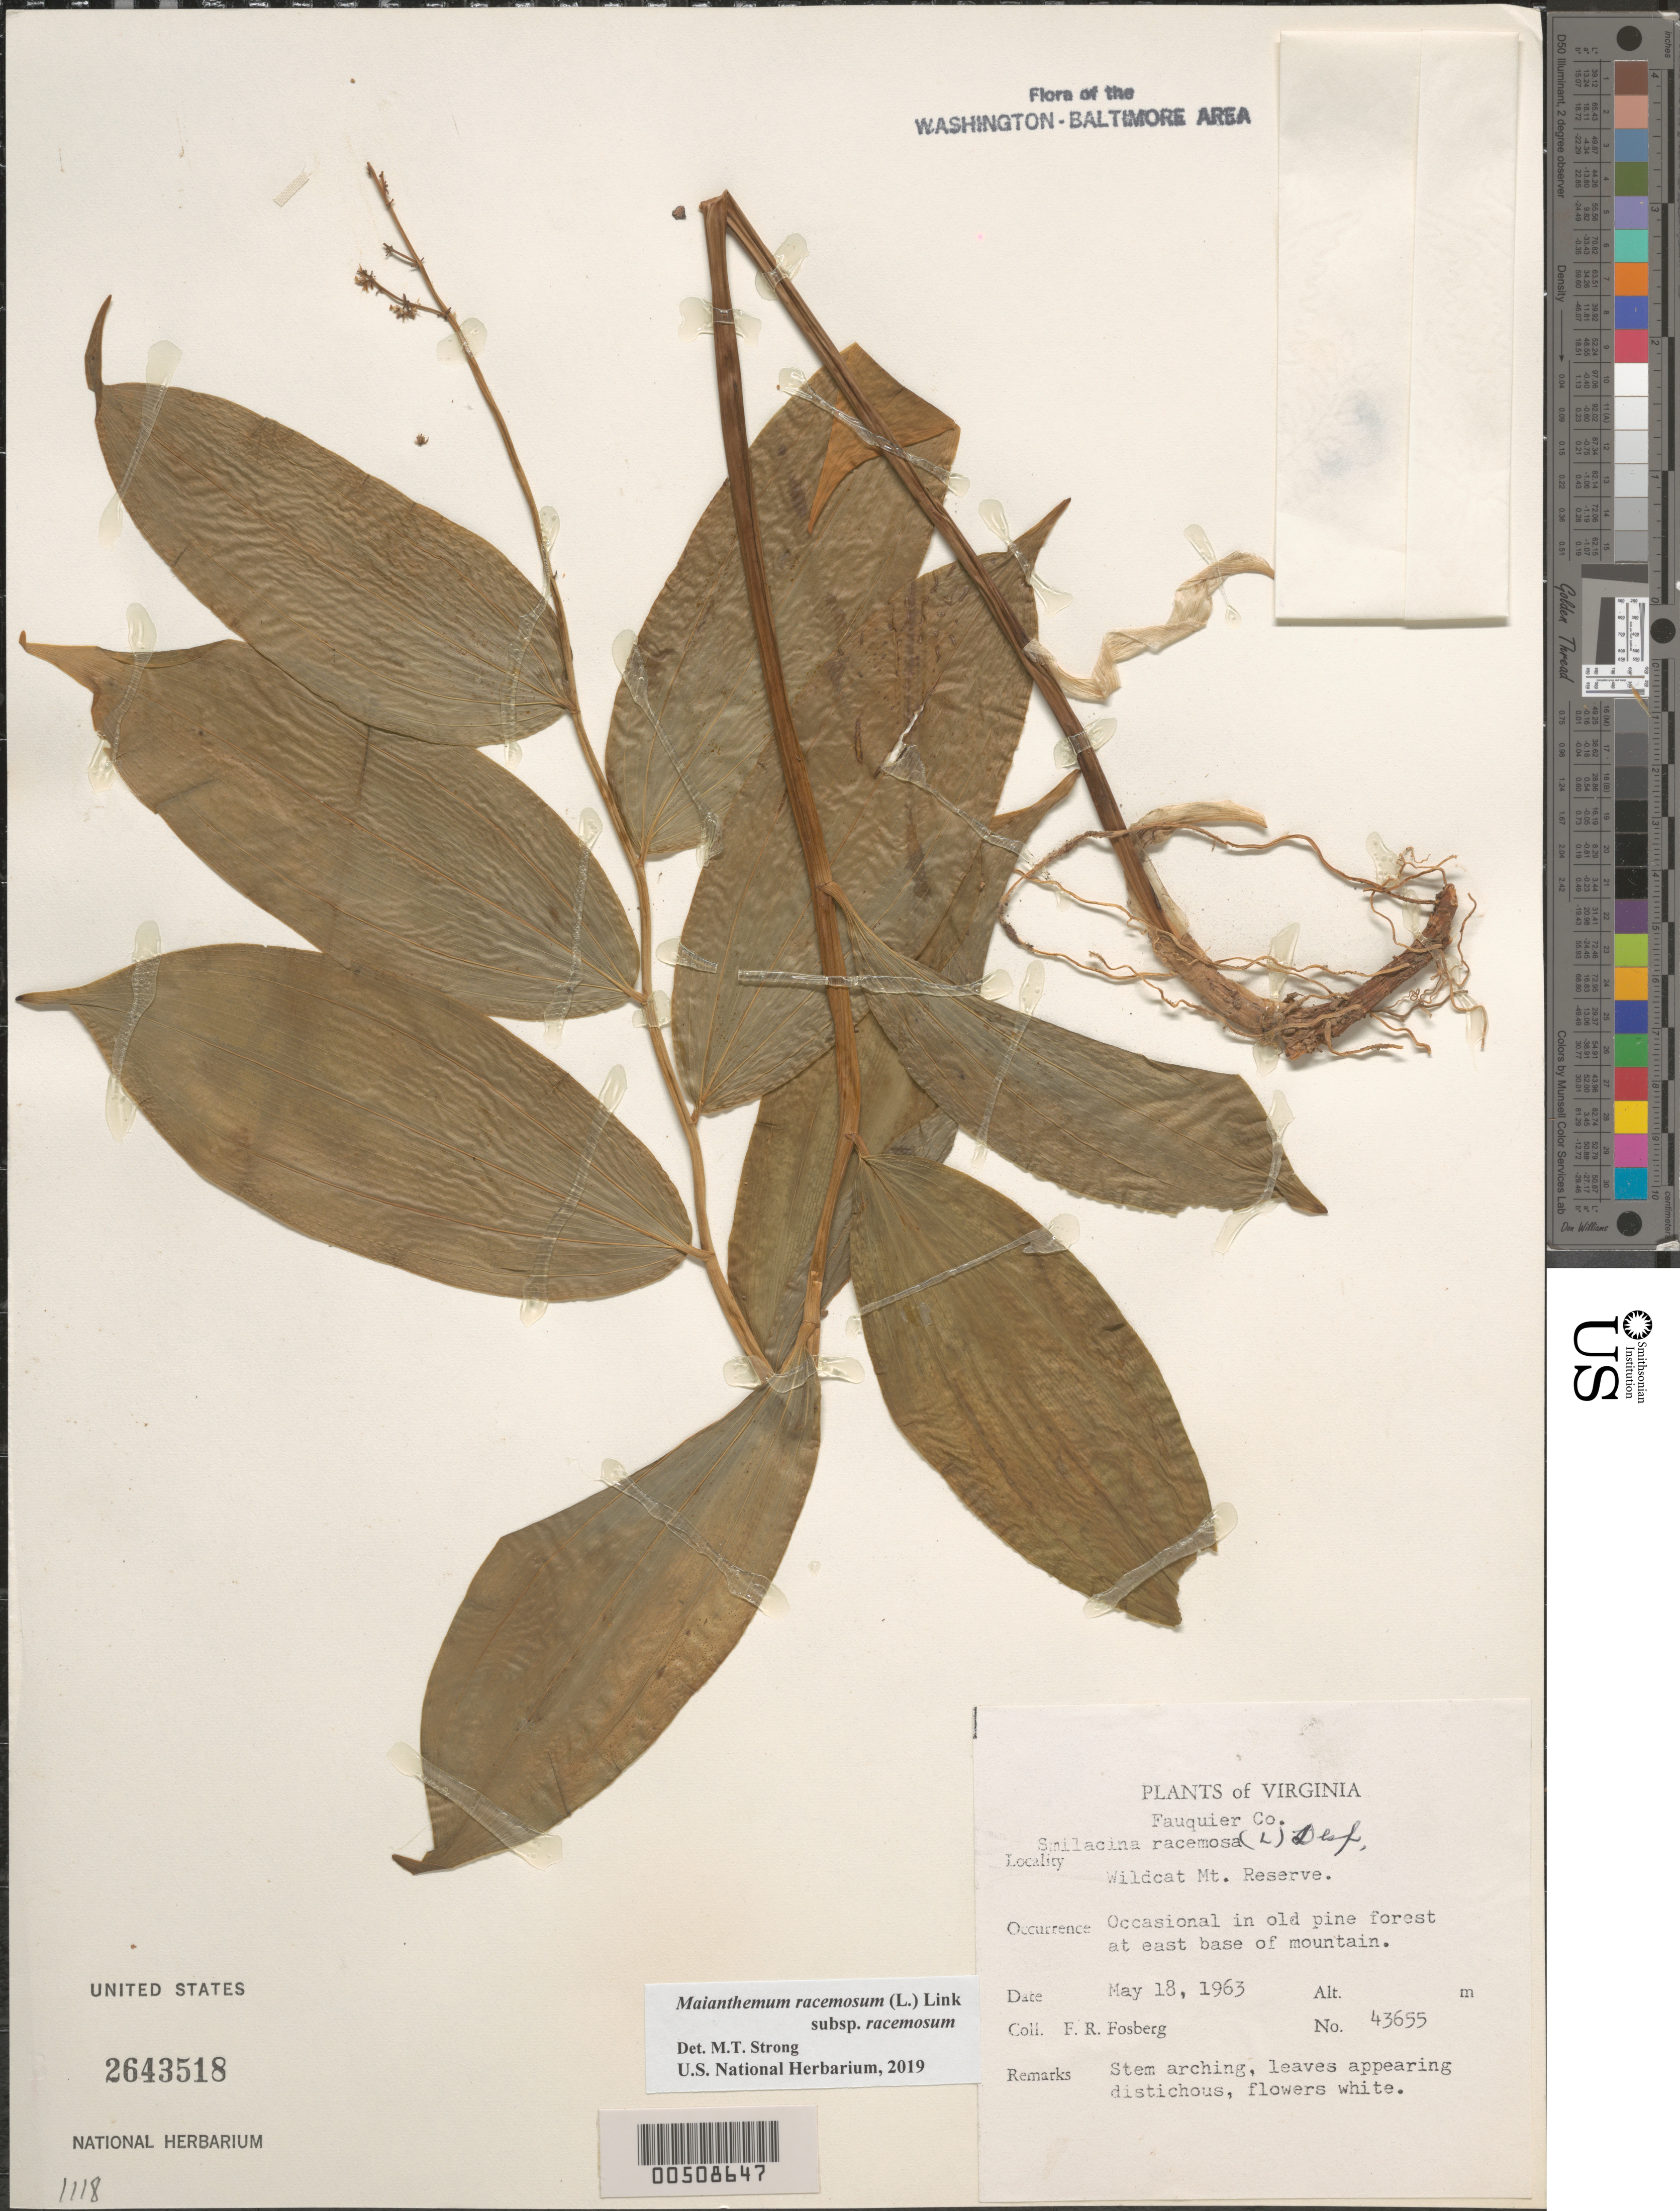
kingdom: Plantae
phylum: Tracheophyta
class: Liliopsida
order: Asparagales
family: Asparagaceae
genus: Maianthemum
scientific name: Maianthemum racemosum subsp. racemosum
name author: (L.) Link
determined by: Strong, Mark T., (BOT), Smithsonian Institution - National Museum of Natural History (UNITED STATES)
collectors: F. R. Fosberg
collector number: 43655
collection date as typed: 18 May 1963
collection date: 1963-05-18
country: United States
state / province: Virginia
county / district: Fauquier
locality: Wildcat Mt. Preserve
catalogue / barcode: US 2643518